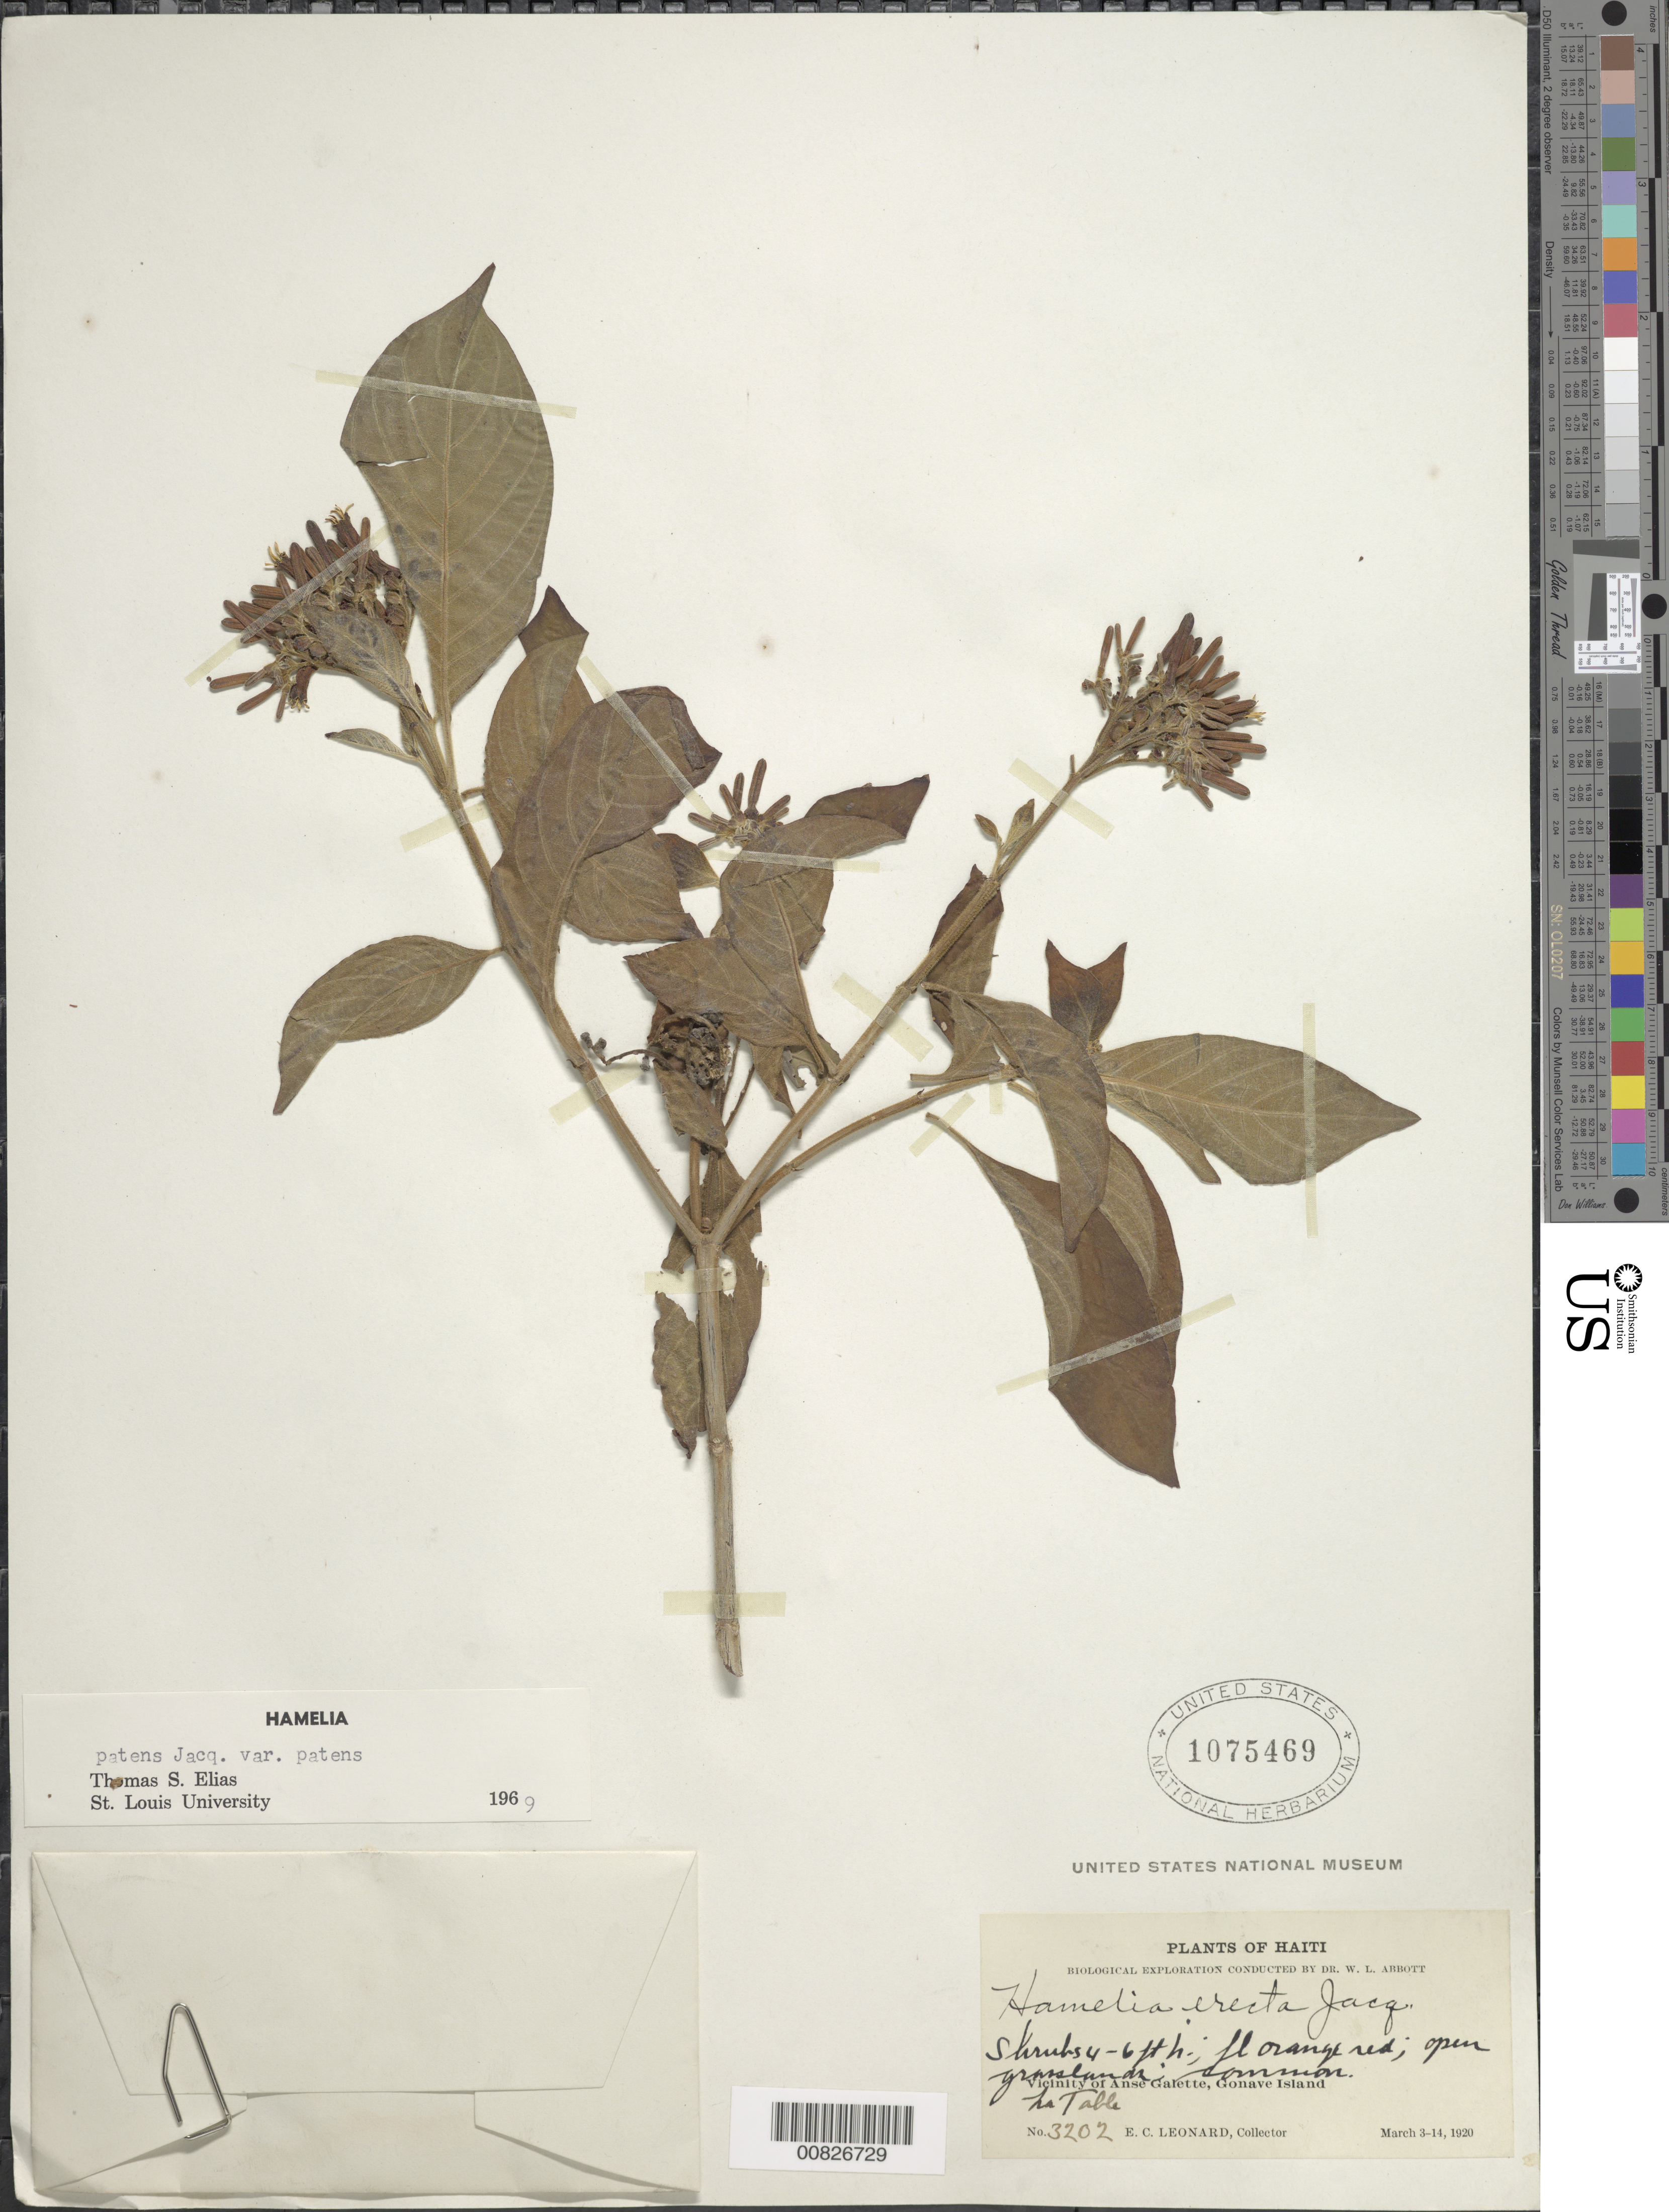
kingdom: Plantae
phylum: Tracheophyta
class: Magnoliopsida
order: Gentianales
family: Rubiaceae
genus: Hamelia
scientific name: Hamelia patens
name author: Jacq.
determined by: Elias, T. S.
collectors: E. C. Leonard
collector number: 3202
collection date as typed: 03 Mar 1920 to 14 Mar 1920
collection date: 1920-03-03/1920-03-14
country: Haiti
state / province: Ouest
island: Île de la Gonâve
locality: Vicinity of Anse Galette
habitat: Open grassland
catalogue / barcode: US 1075469